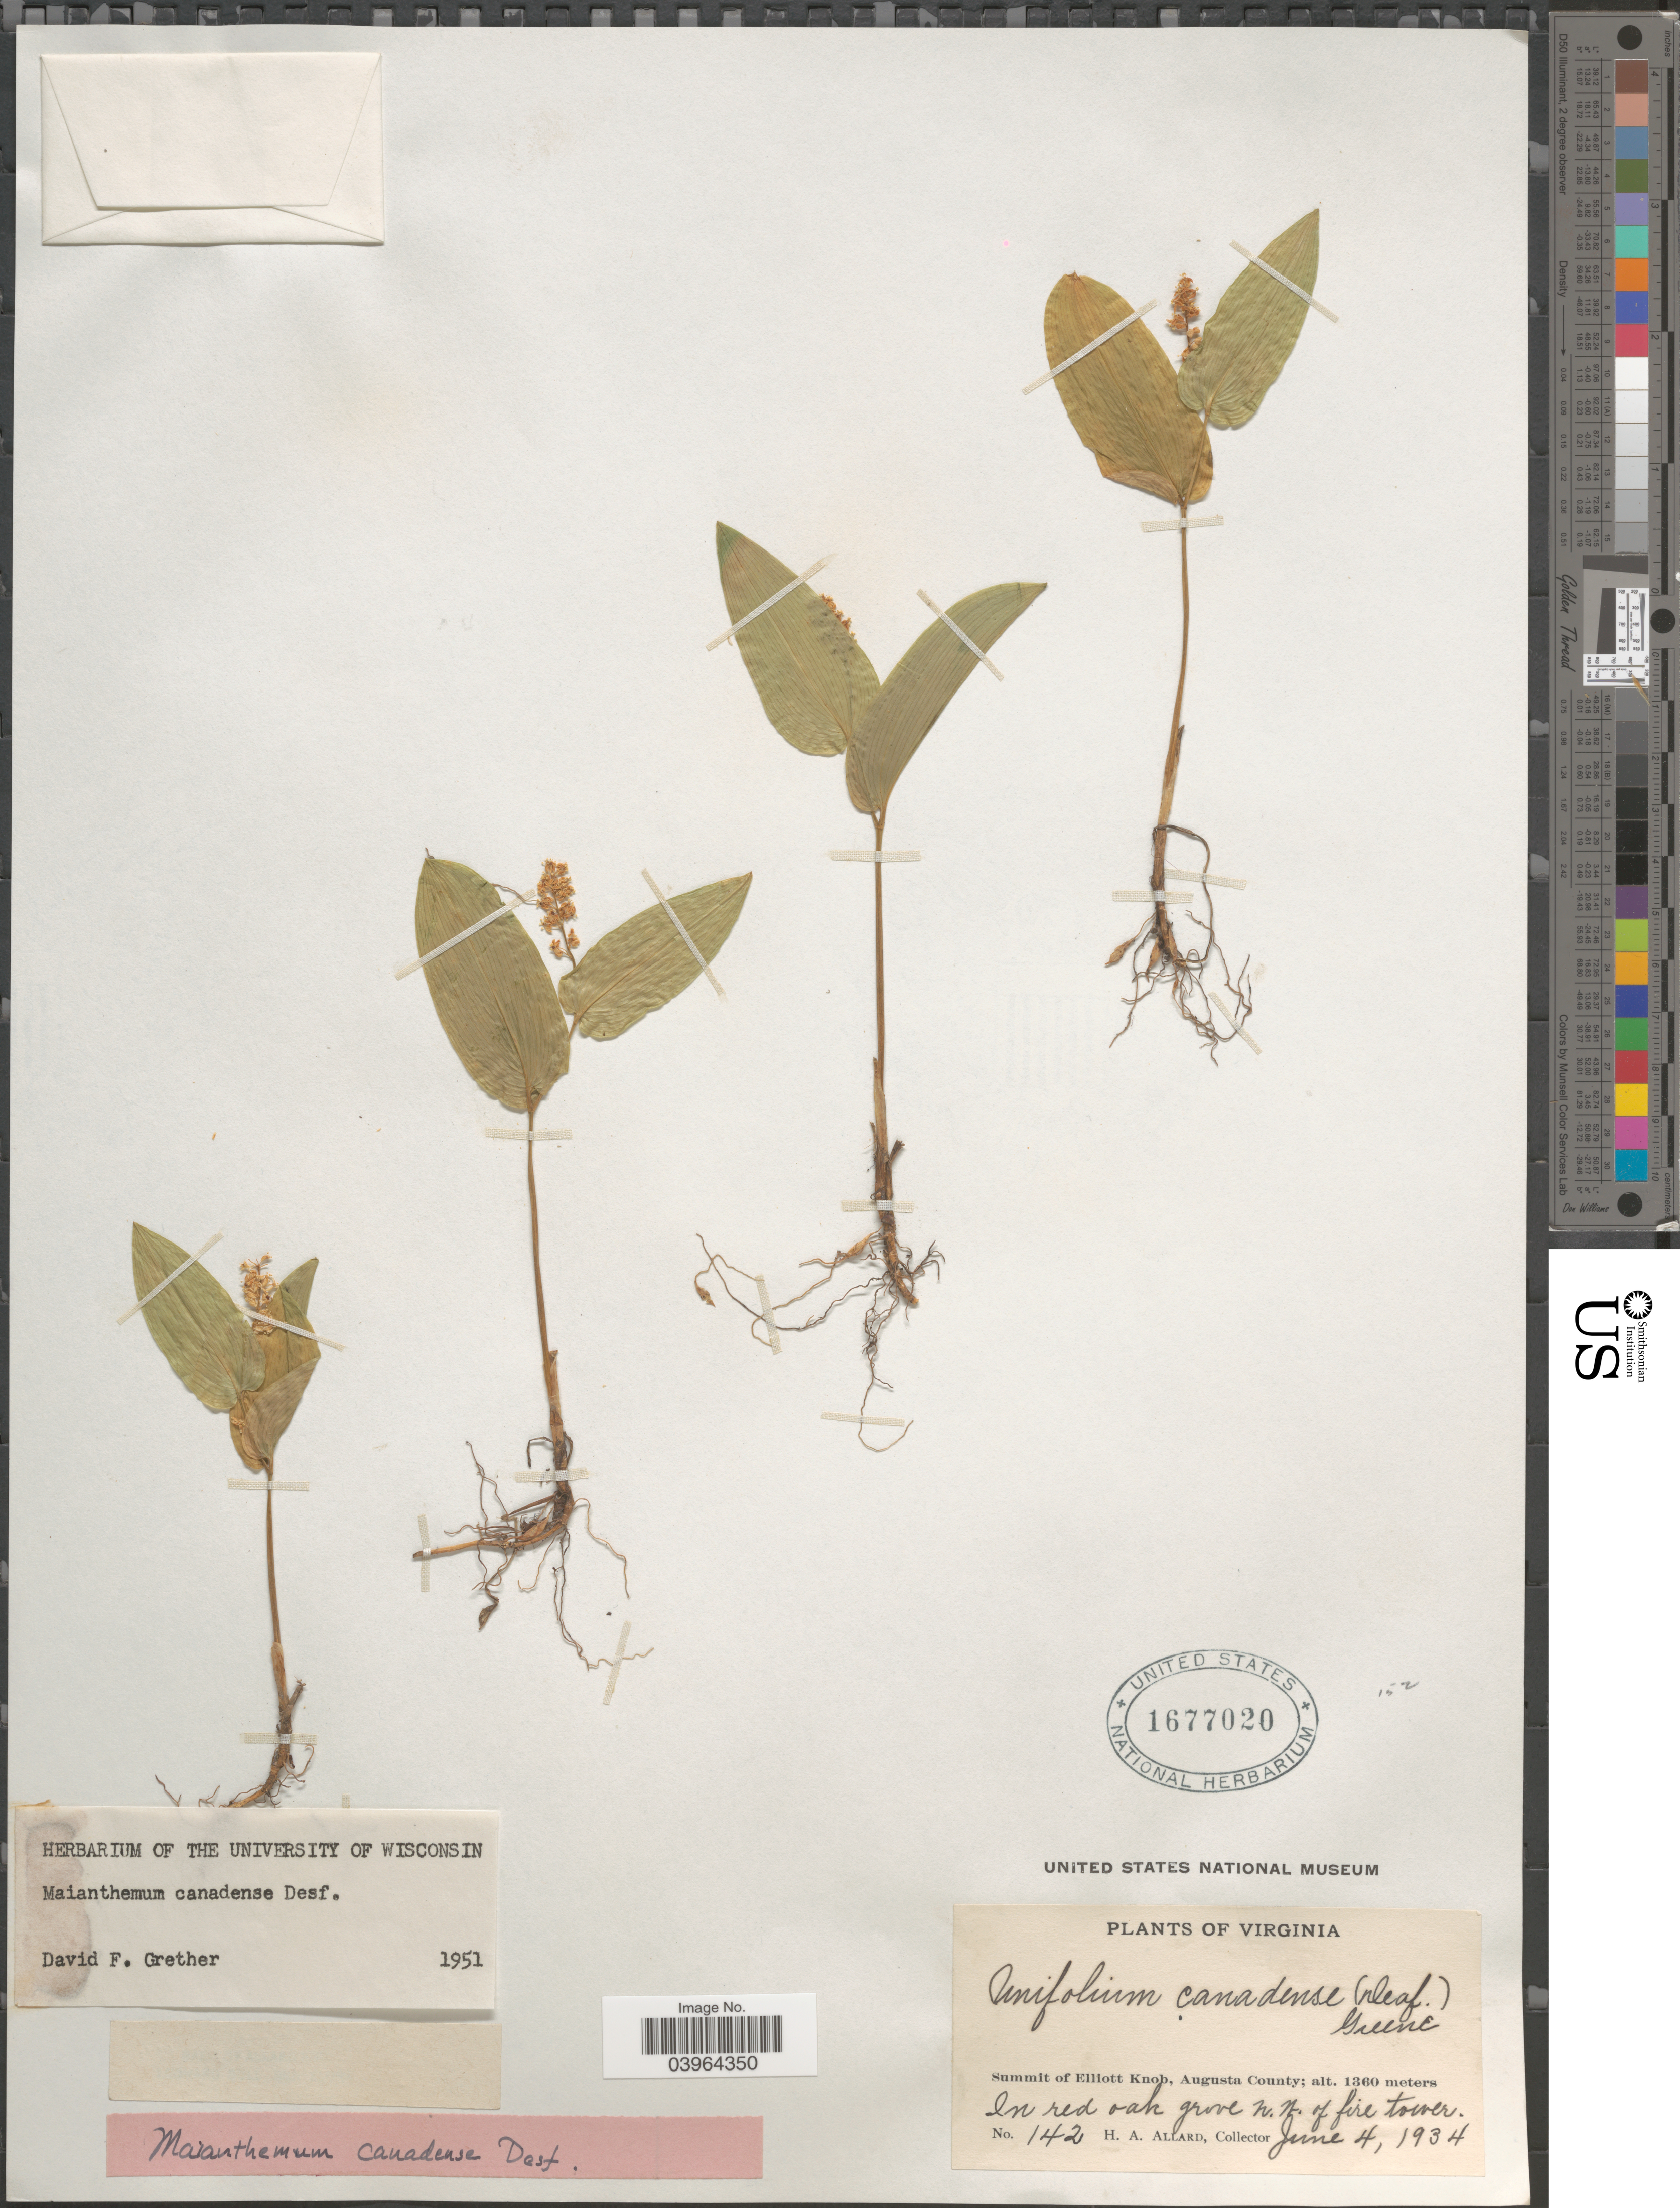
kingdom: Plantae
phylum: Tracheophyta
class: Liliopsida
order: Asparagales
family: Asparagaceae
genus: Maianthemum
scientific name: Maianthemum canadense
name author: Desf.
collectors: H. A. Allard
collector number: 142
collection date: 1934-06-04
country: United States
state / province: Virginia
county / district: Augusta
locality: Summit of Elliot Knob, Augusta County.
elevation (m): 1360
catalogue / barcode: US 1677020